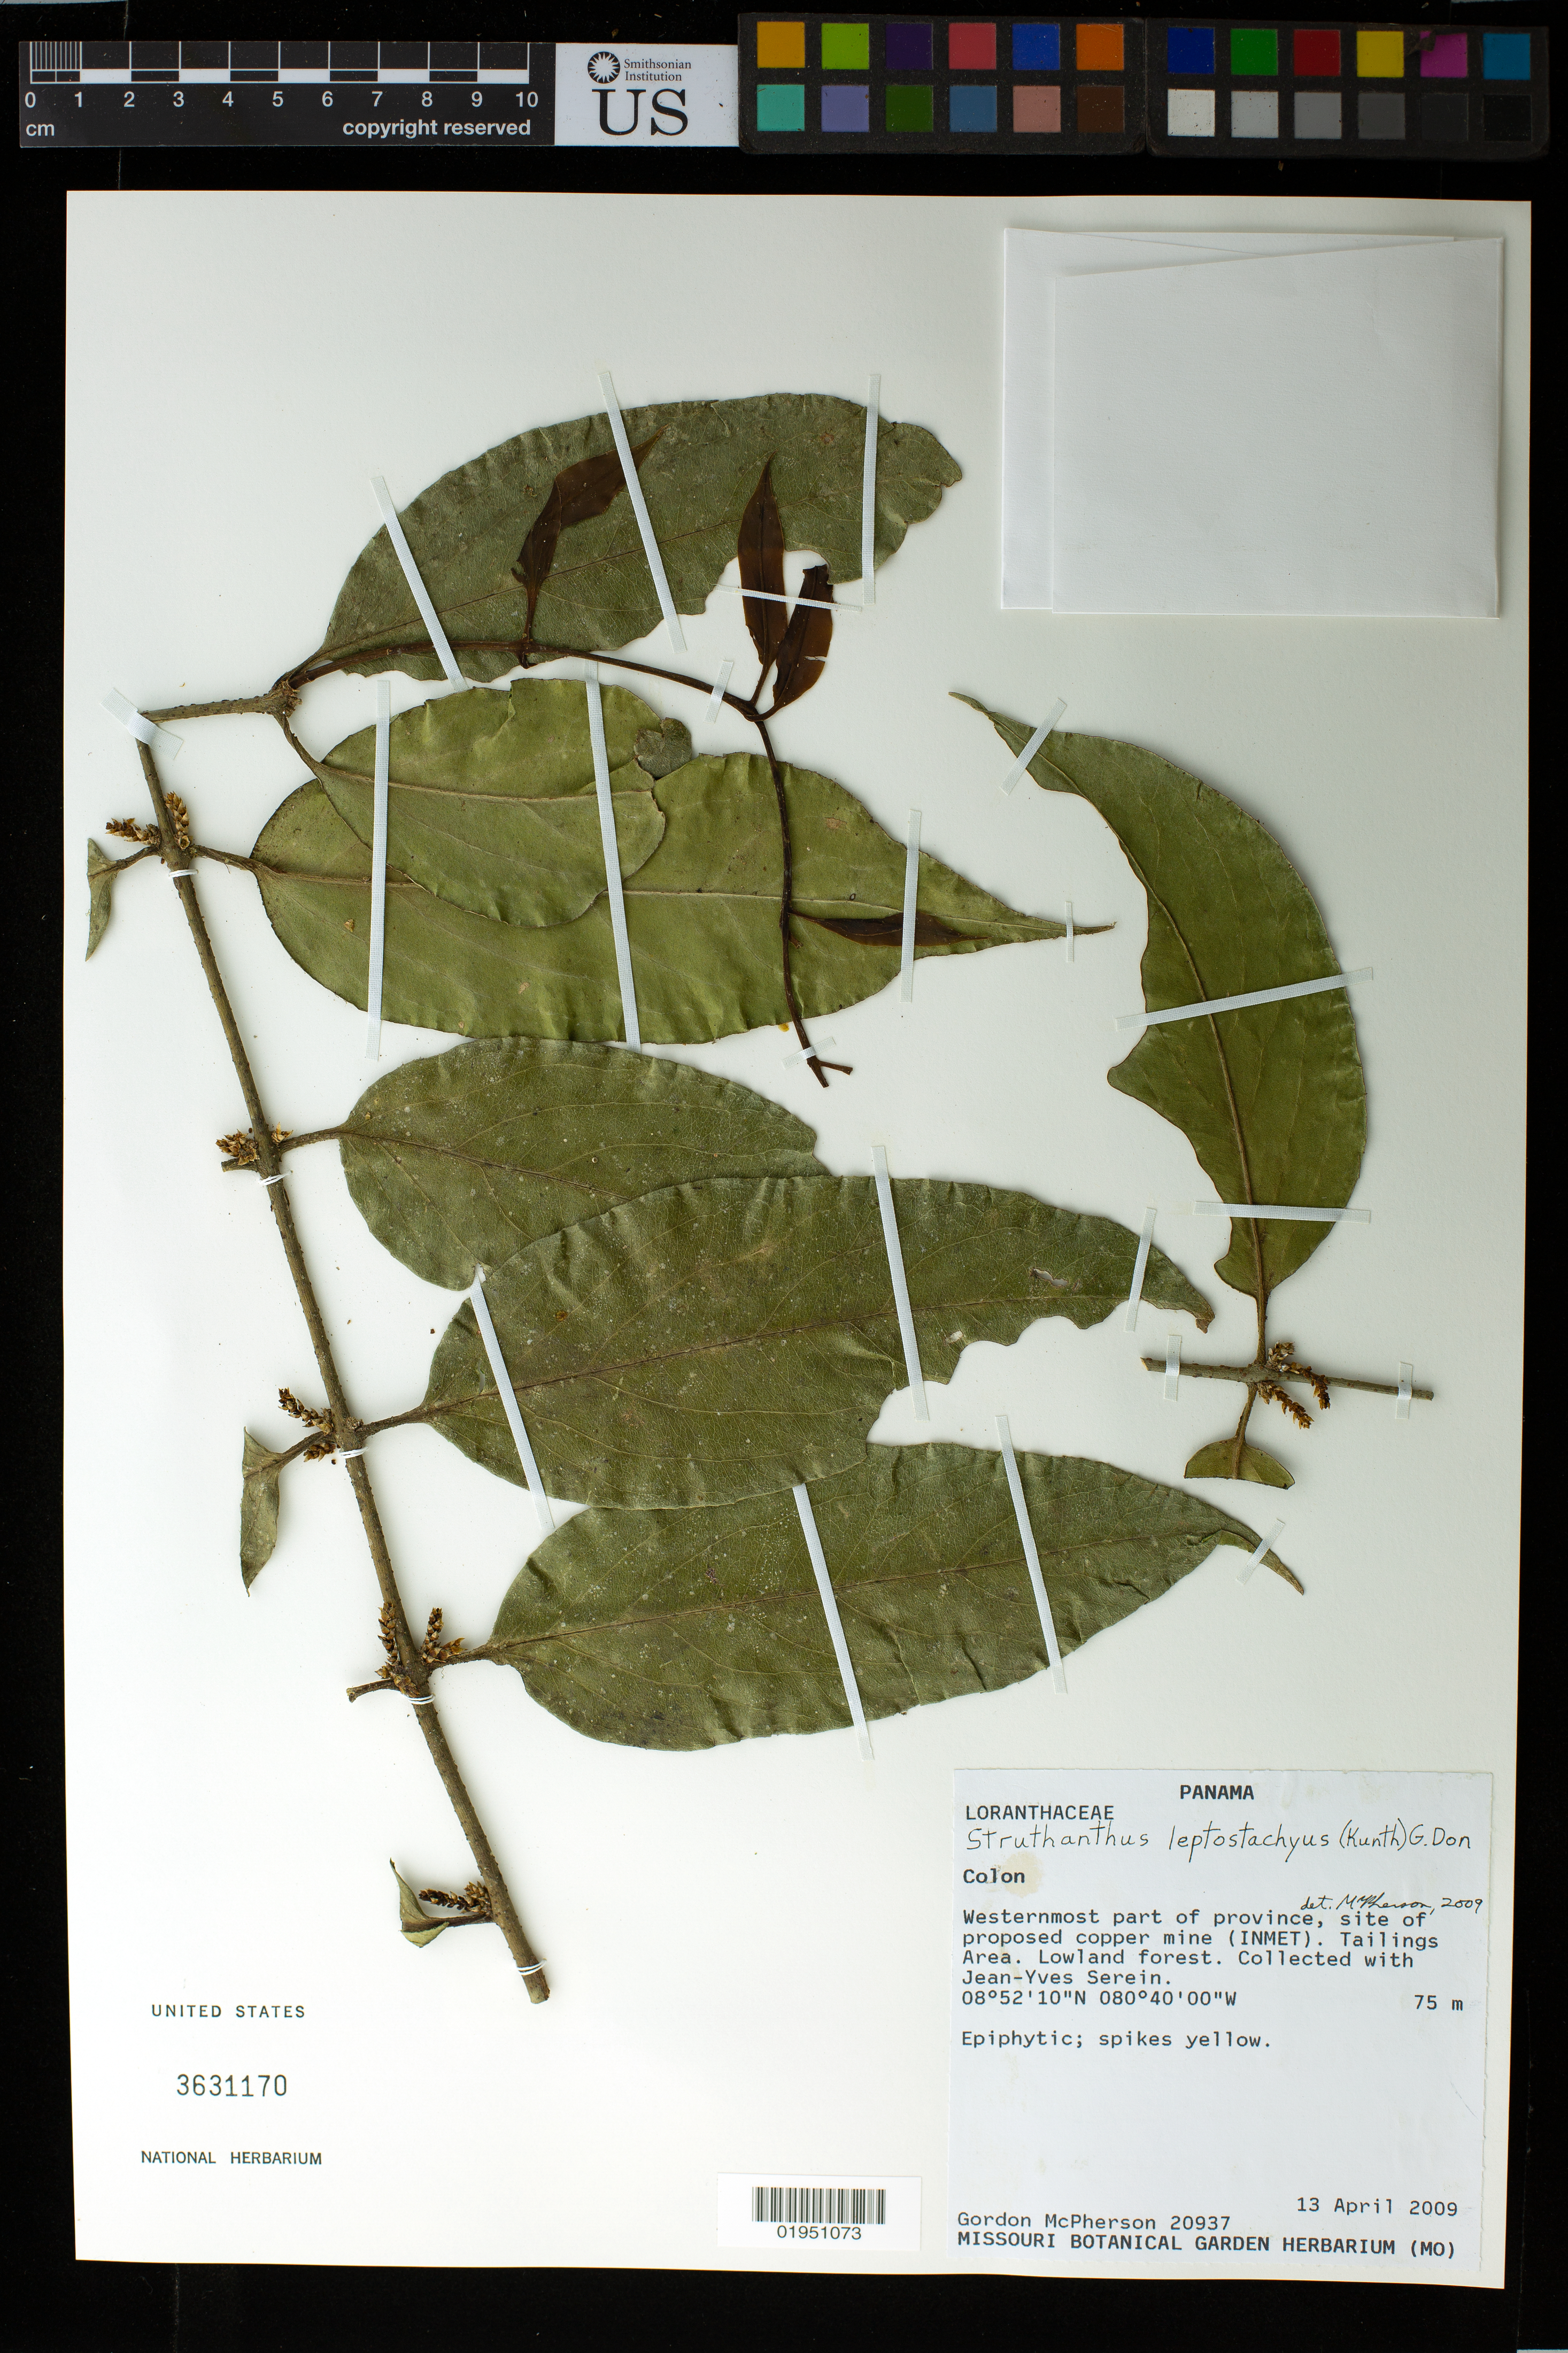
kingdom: Plantae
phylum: Tracheophyta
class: Magnoliopsida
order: Santalales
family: Loranthaceae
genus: Struthanthus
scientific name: Struthanthus leptostachyus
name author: Kunth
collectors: G. D. McPherson & J. Serein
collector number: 20937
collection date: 2009-04-13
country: Panama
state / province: Colón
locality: Westernmost part of province, site of proposed copper mine (INMET). Tailings Area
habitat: Lowland forest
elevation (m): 75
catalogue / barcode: US 3631170